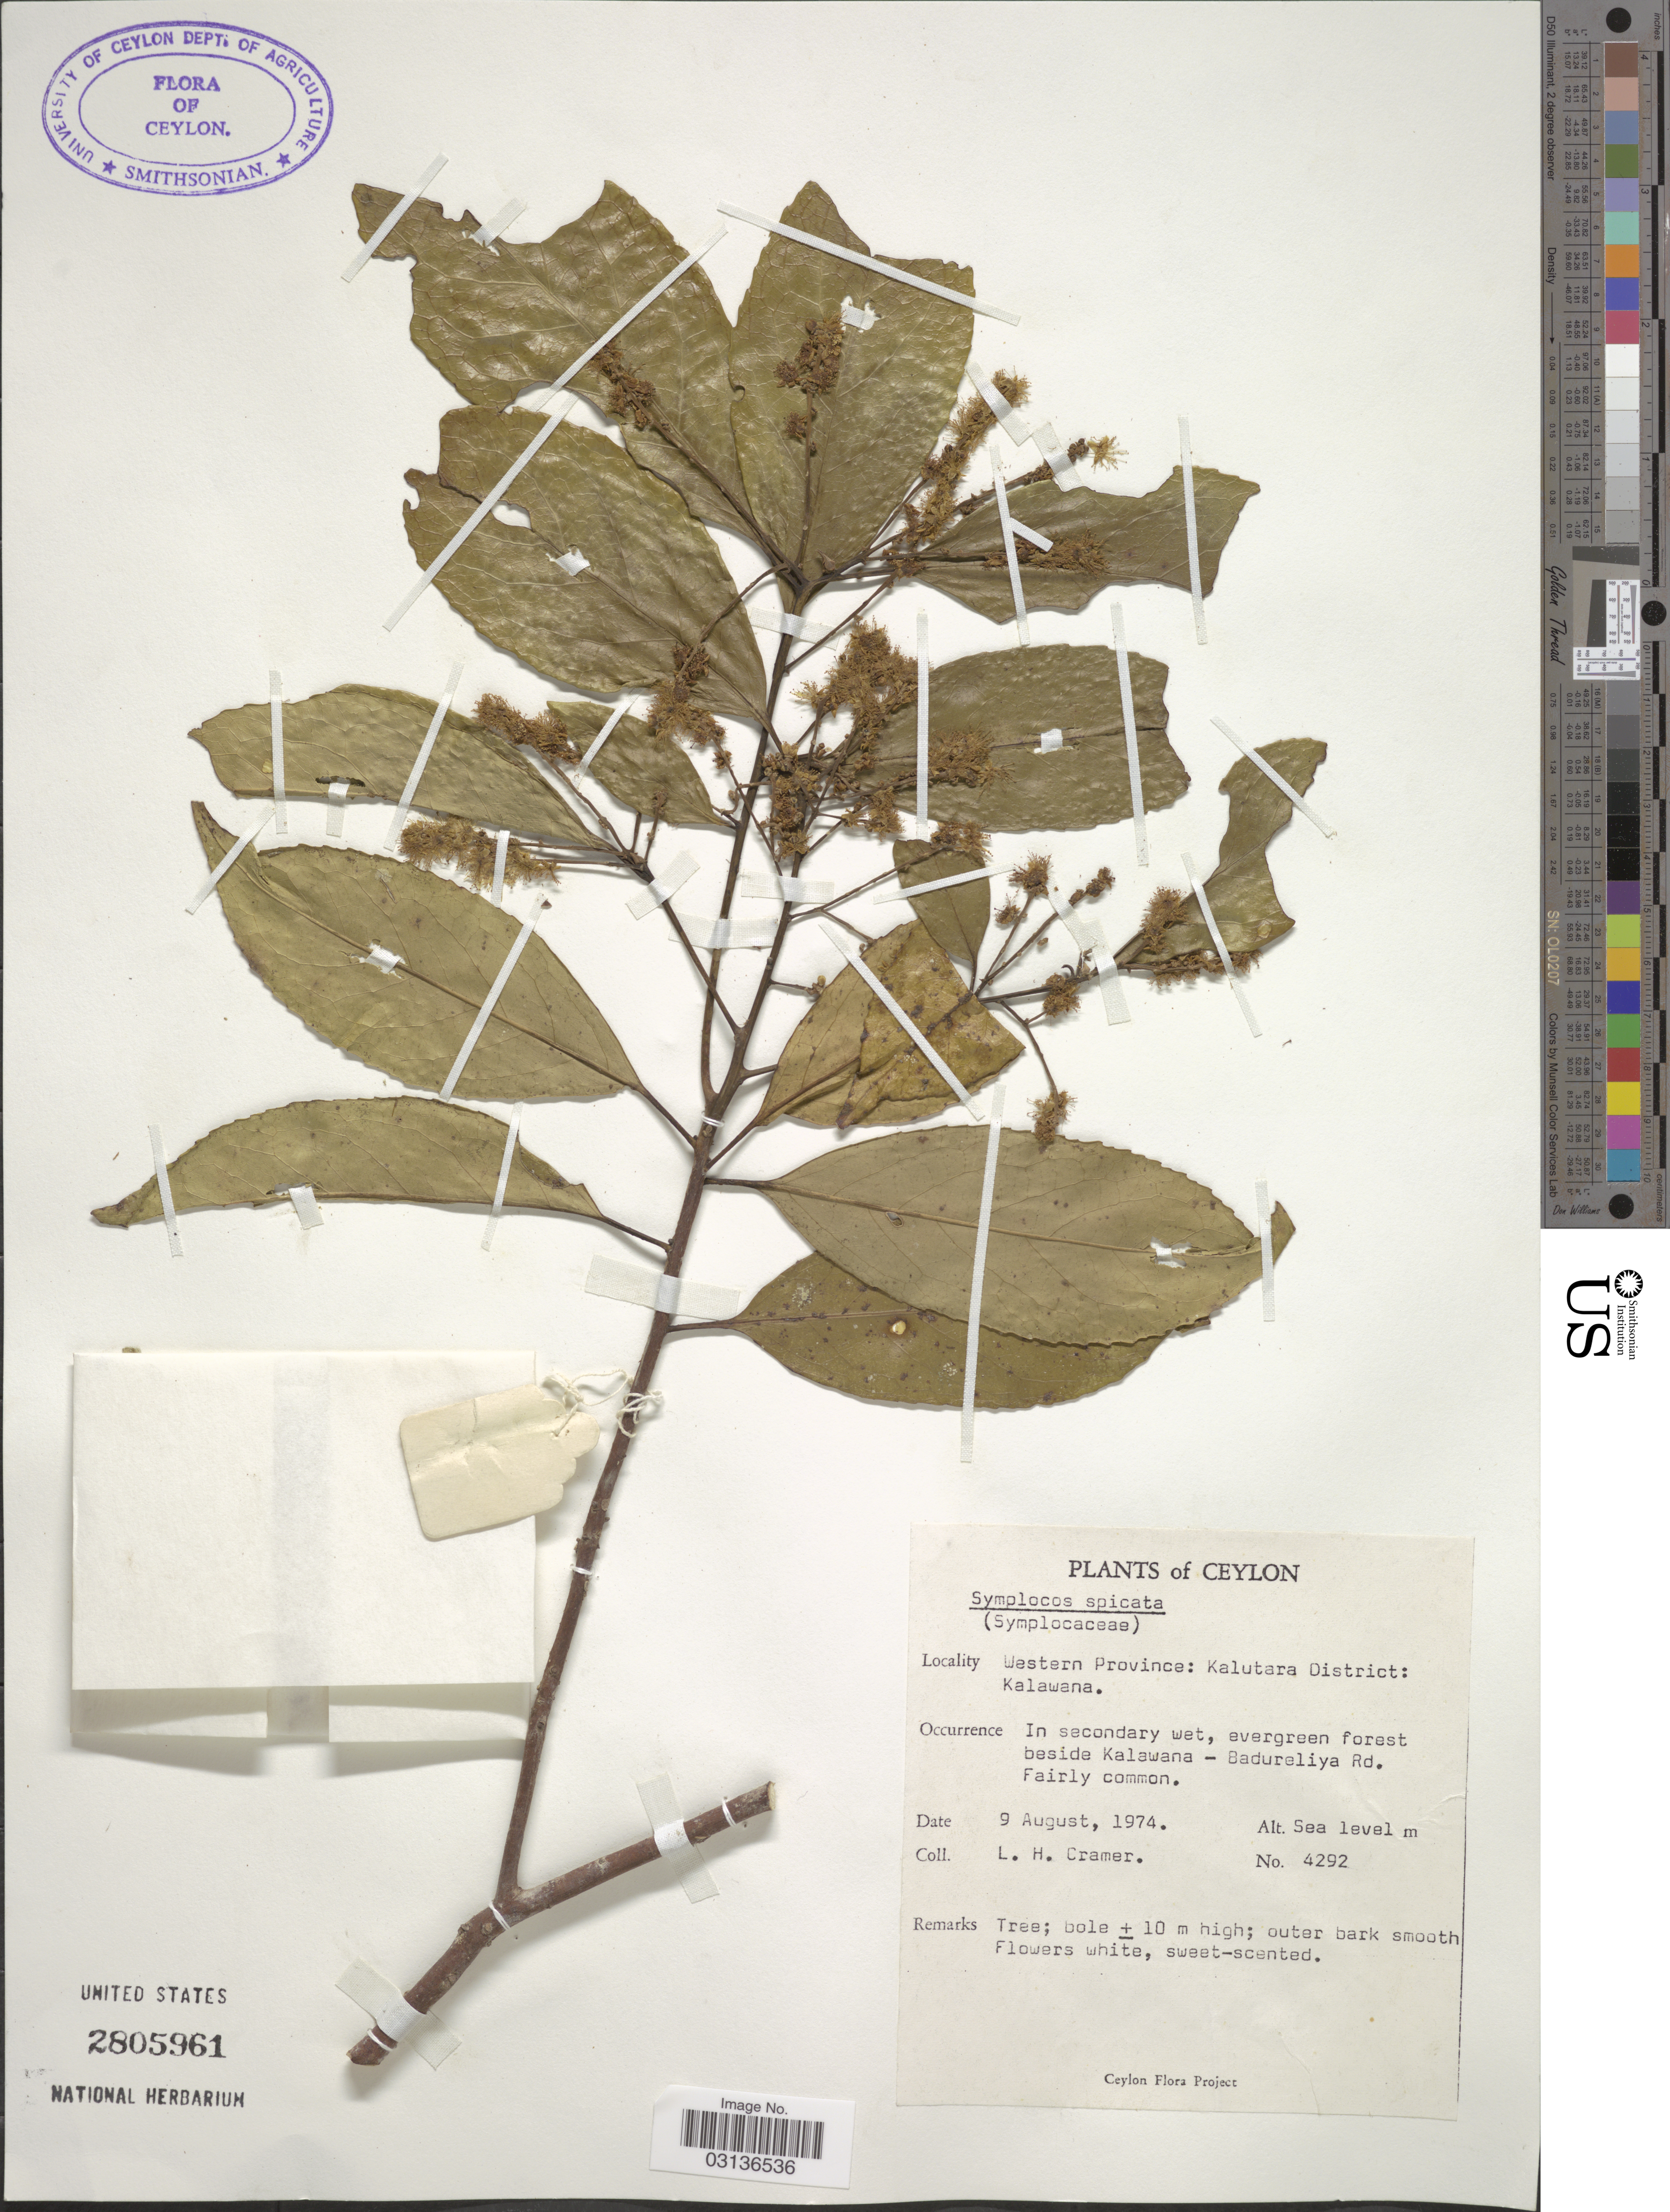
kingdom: Plantae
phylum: Tracheophyta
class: Magnoliopsida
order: Ericales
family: Symplocaceae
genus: Symplocos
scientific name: Symplocos cochinchinensis subsp. laurina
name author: (Retz.) Noot.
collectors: L. H. Cramer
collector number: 4292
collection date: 1974-08-09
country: Sri Lanka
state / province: Western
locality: Ceylon. Kalutara District: Kalawana. Evergreen forest beside Kalawana - Badureliya Rd.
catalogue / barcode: US 2805961